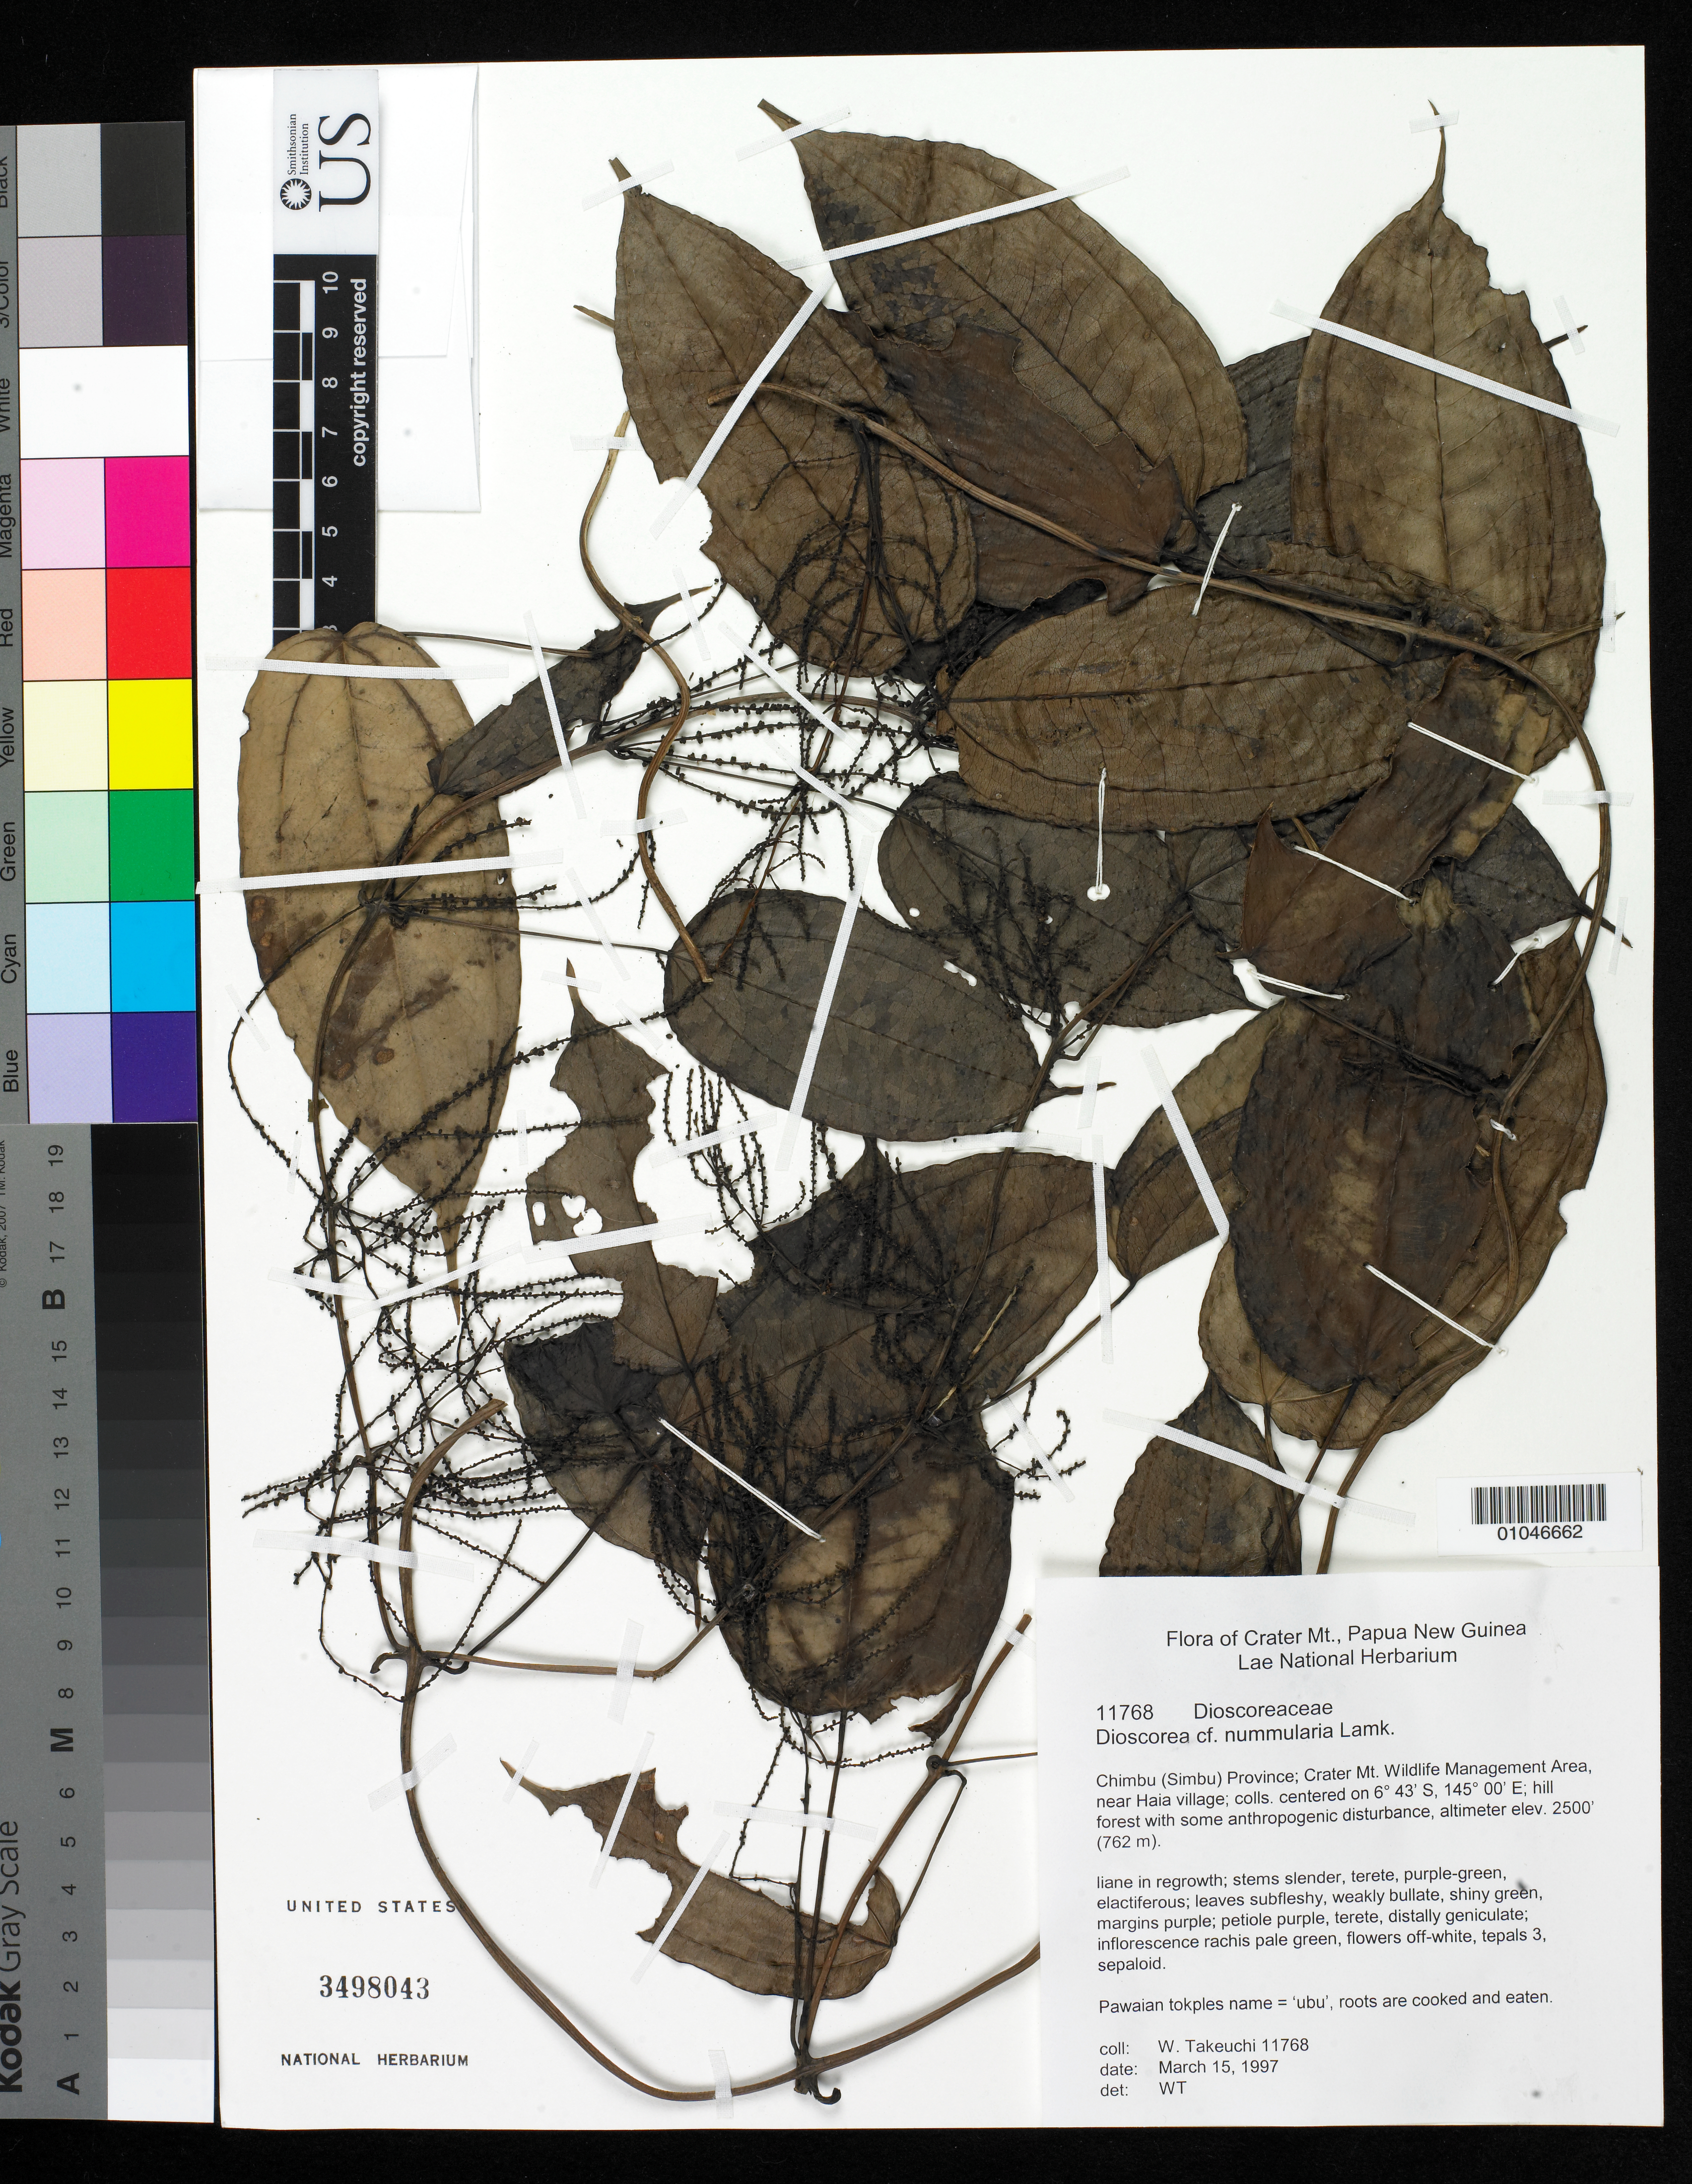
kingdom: Plantae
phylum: Tracheophyta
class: Liliopsida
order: Dioscoreales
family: Dioscoreaceae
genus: Dioscorea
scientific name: Dioscorea nummularia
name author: Lam.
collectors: W. N. Takeuchi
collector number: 11768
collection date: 1997-03-15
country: Papua New Guinea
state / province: Highlands Region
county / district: Simbu (Chimbu)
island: New Guinea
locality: Near Haia village, Crater Mt. Wildlife Management Area, Chimbu (Simbu) Province, Papua New Guinea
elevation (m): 762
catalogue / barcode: US 3498043